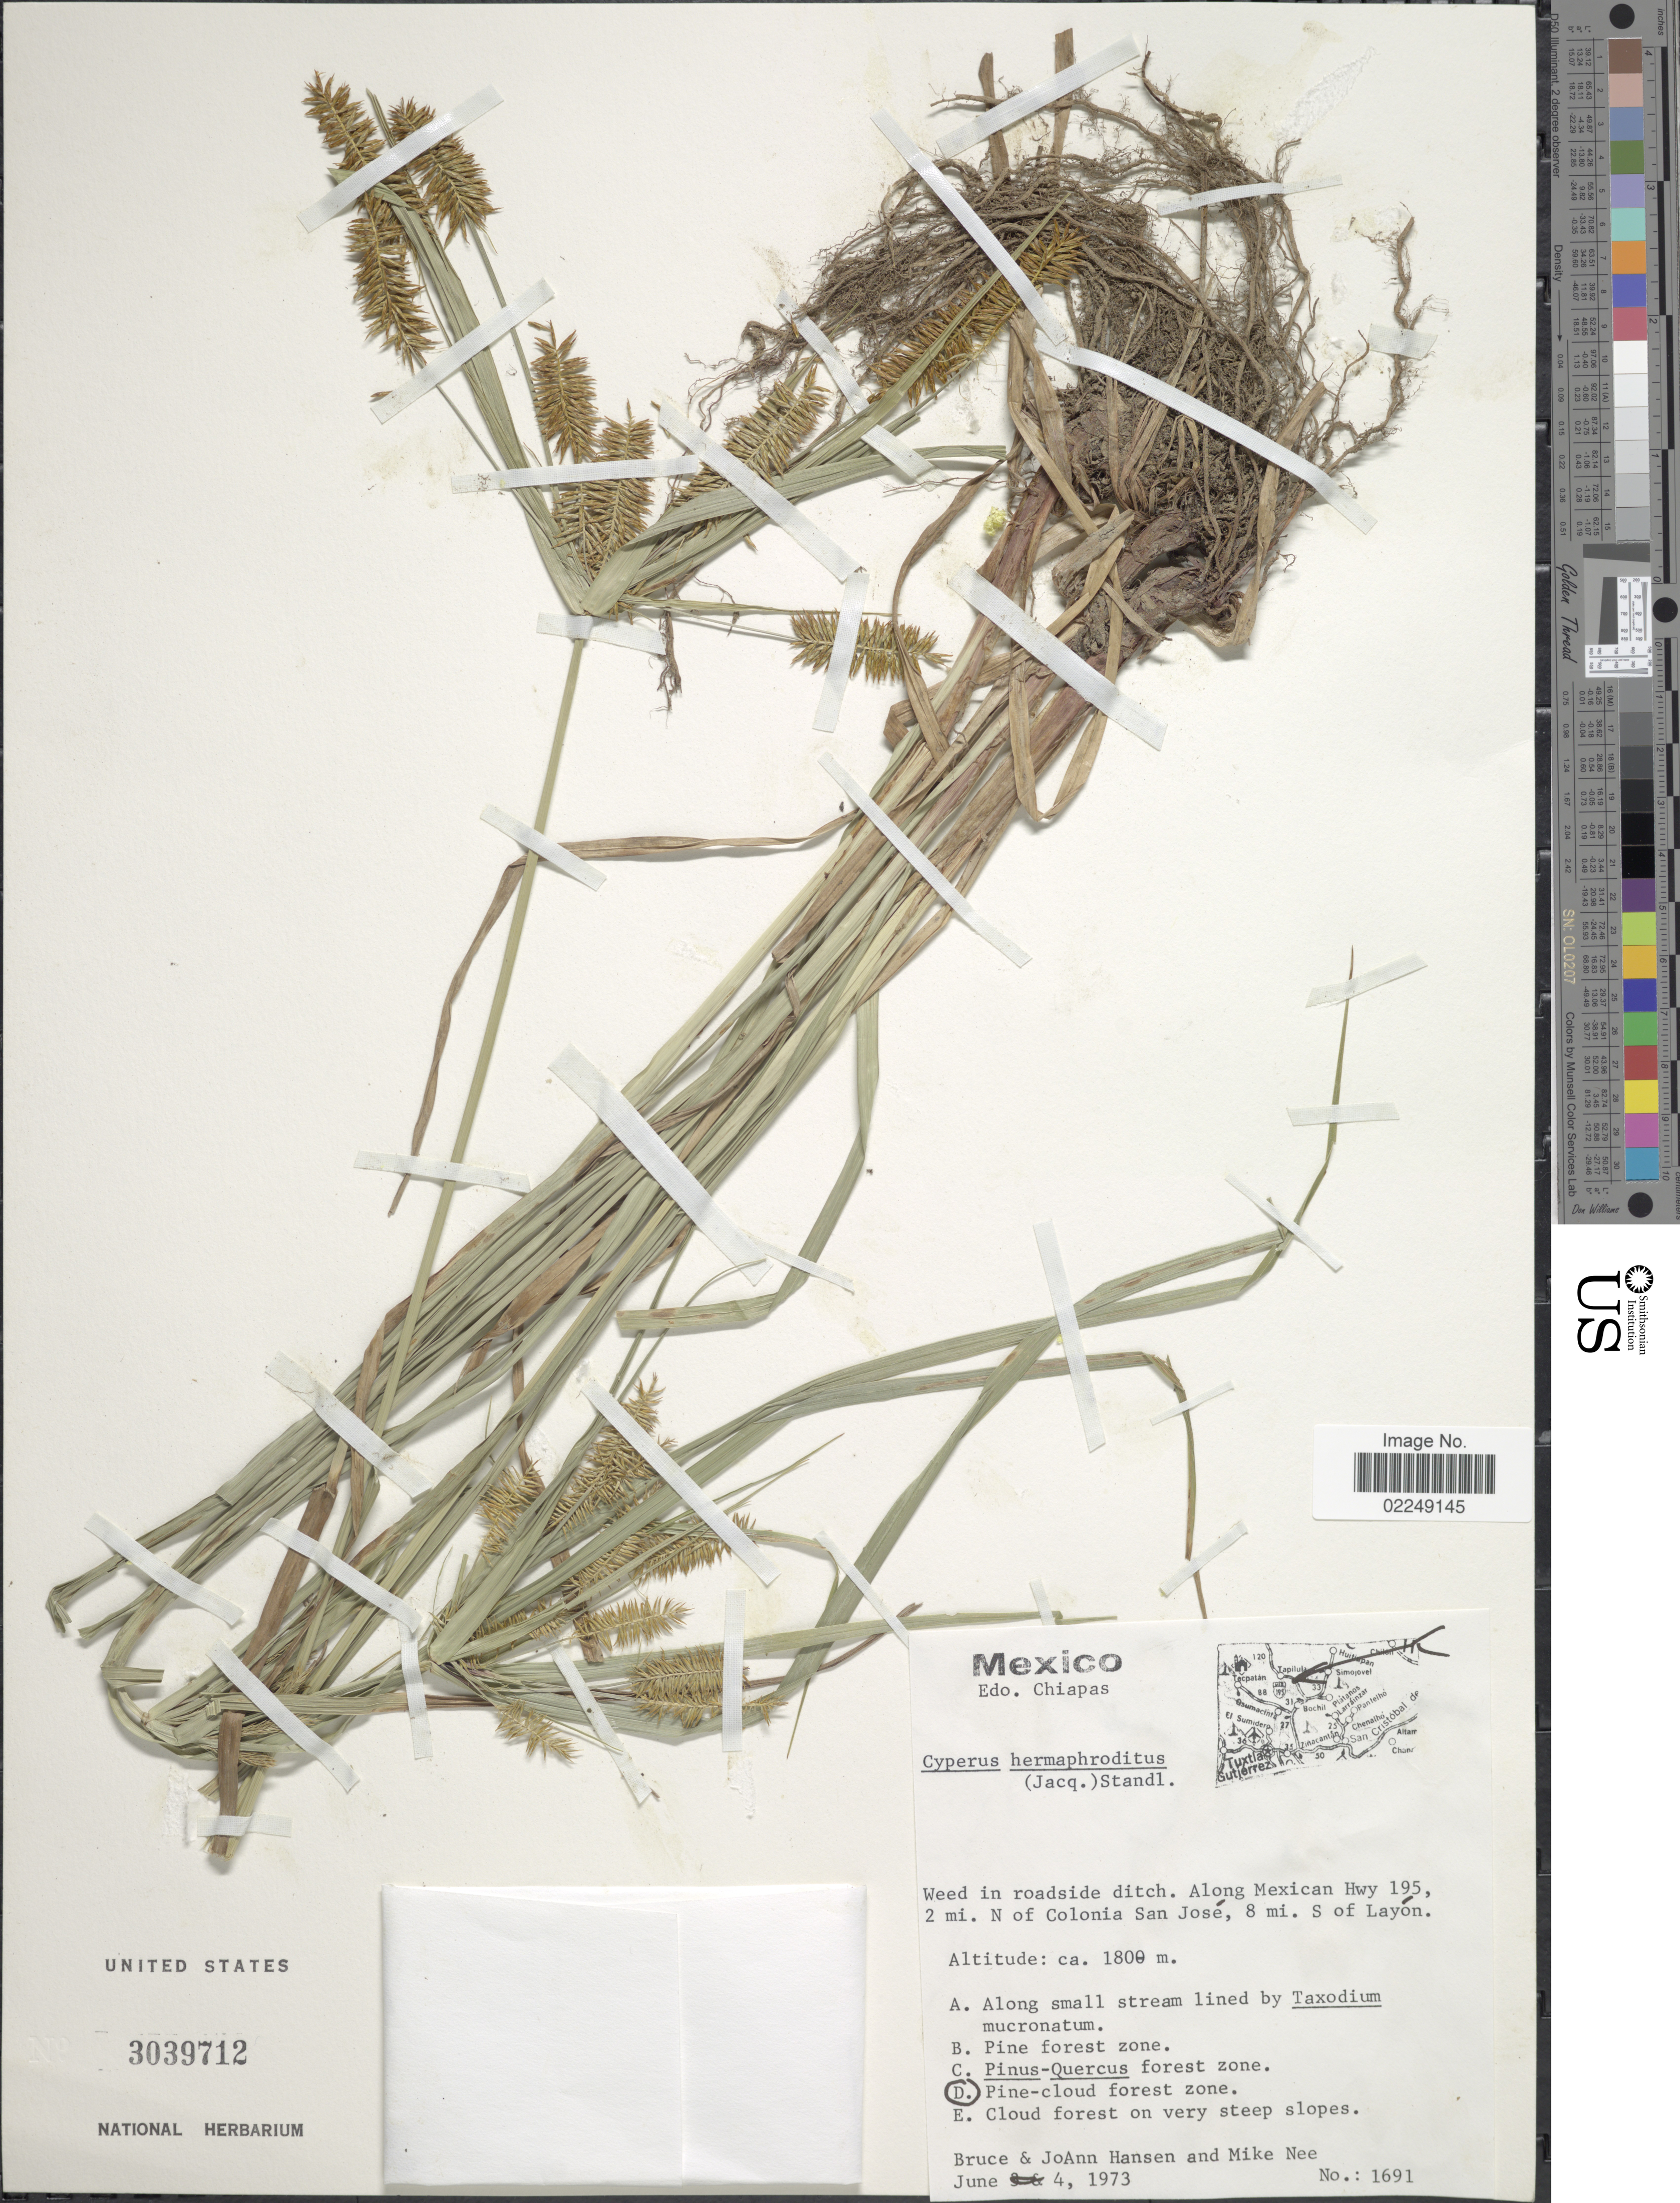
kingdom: Plantae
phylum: Tracheophyta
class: Liliopsida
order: Poales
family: Cyperaceae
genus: Cyperus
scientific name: Cyperus hermaphroditus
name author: (Jacq.) Standl.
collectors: Bruce, J. Hansen & M. Nee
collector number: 1691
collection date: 1973-06-04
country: Mexico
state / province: Chiapas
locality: Edo. Chiapas, Along Mexican Hwy 195 2 mi. N of Colonia San Jose, 8 mi. S of Layon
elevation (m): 1800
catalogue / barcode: US 3039712